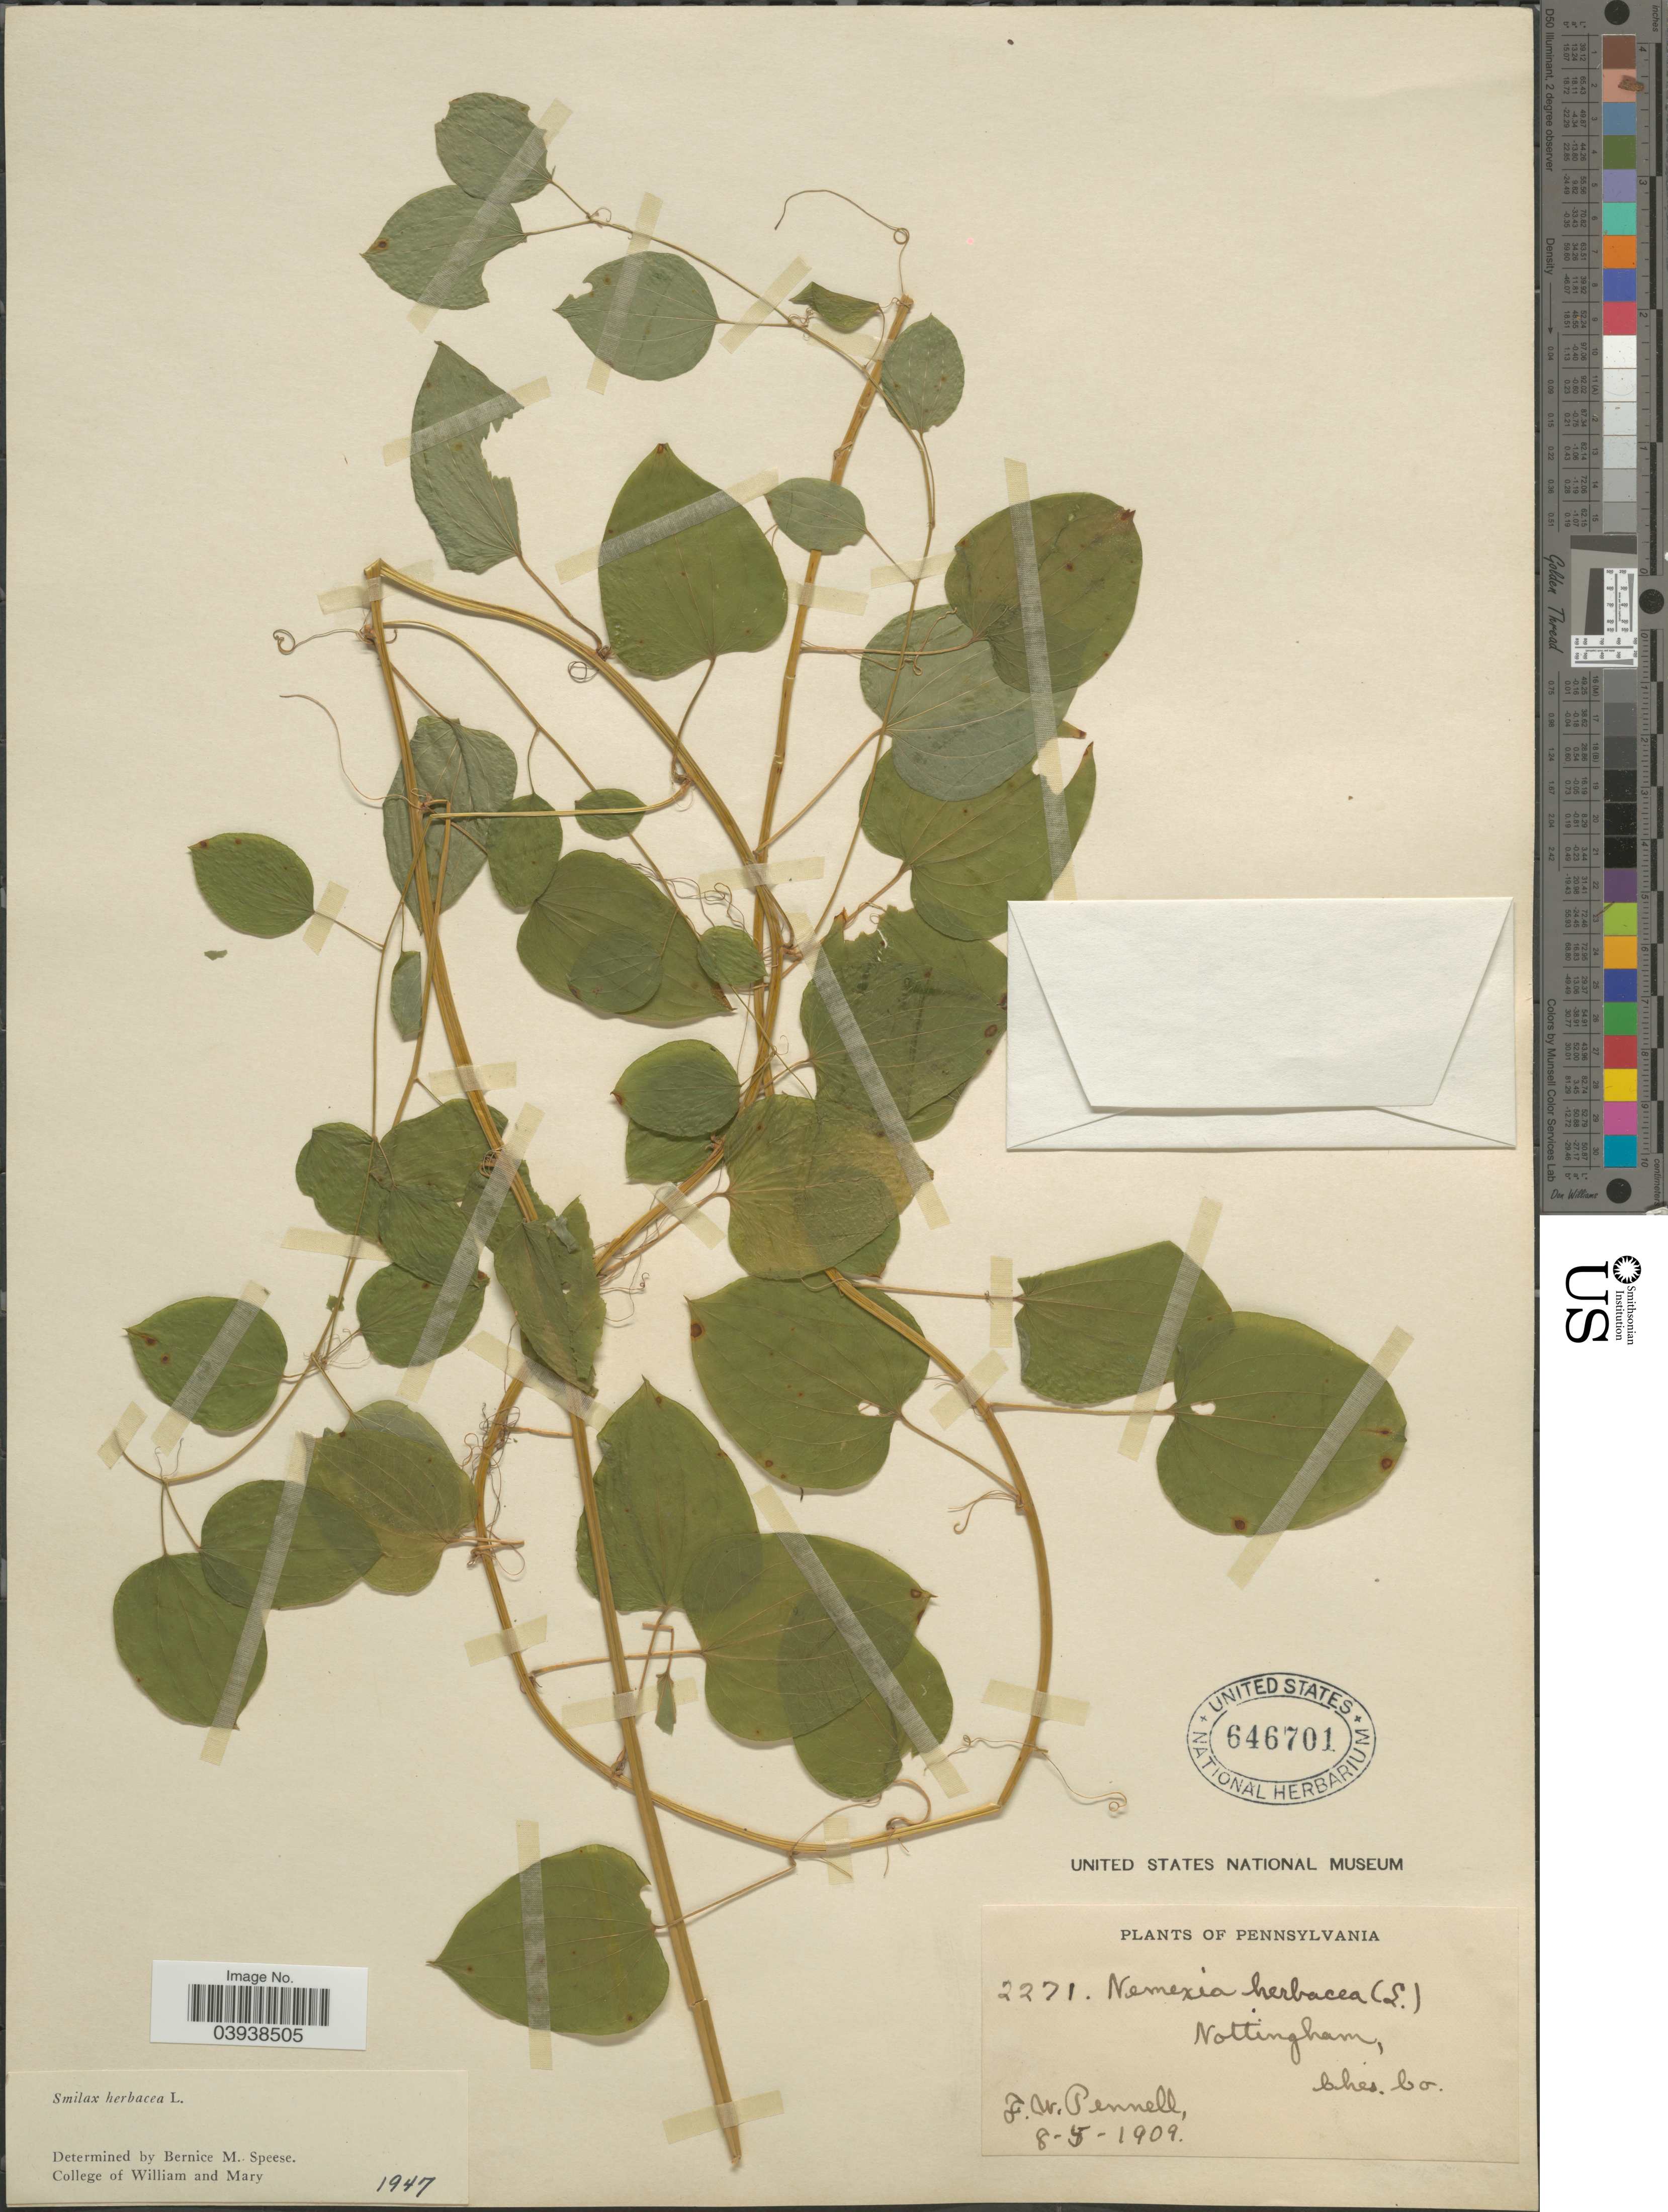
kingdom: Plantae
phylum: Tracheophyta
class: Liliopsida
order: Liliales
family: Smilacaceae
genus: Smilax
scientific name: Smilax herbacea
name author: L.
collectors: F. W. Pennell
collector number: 2271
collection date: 1909-08-05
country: United States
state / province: Pennsylvania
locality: Nottingham, Ches. Co.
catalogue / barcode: US 646701